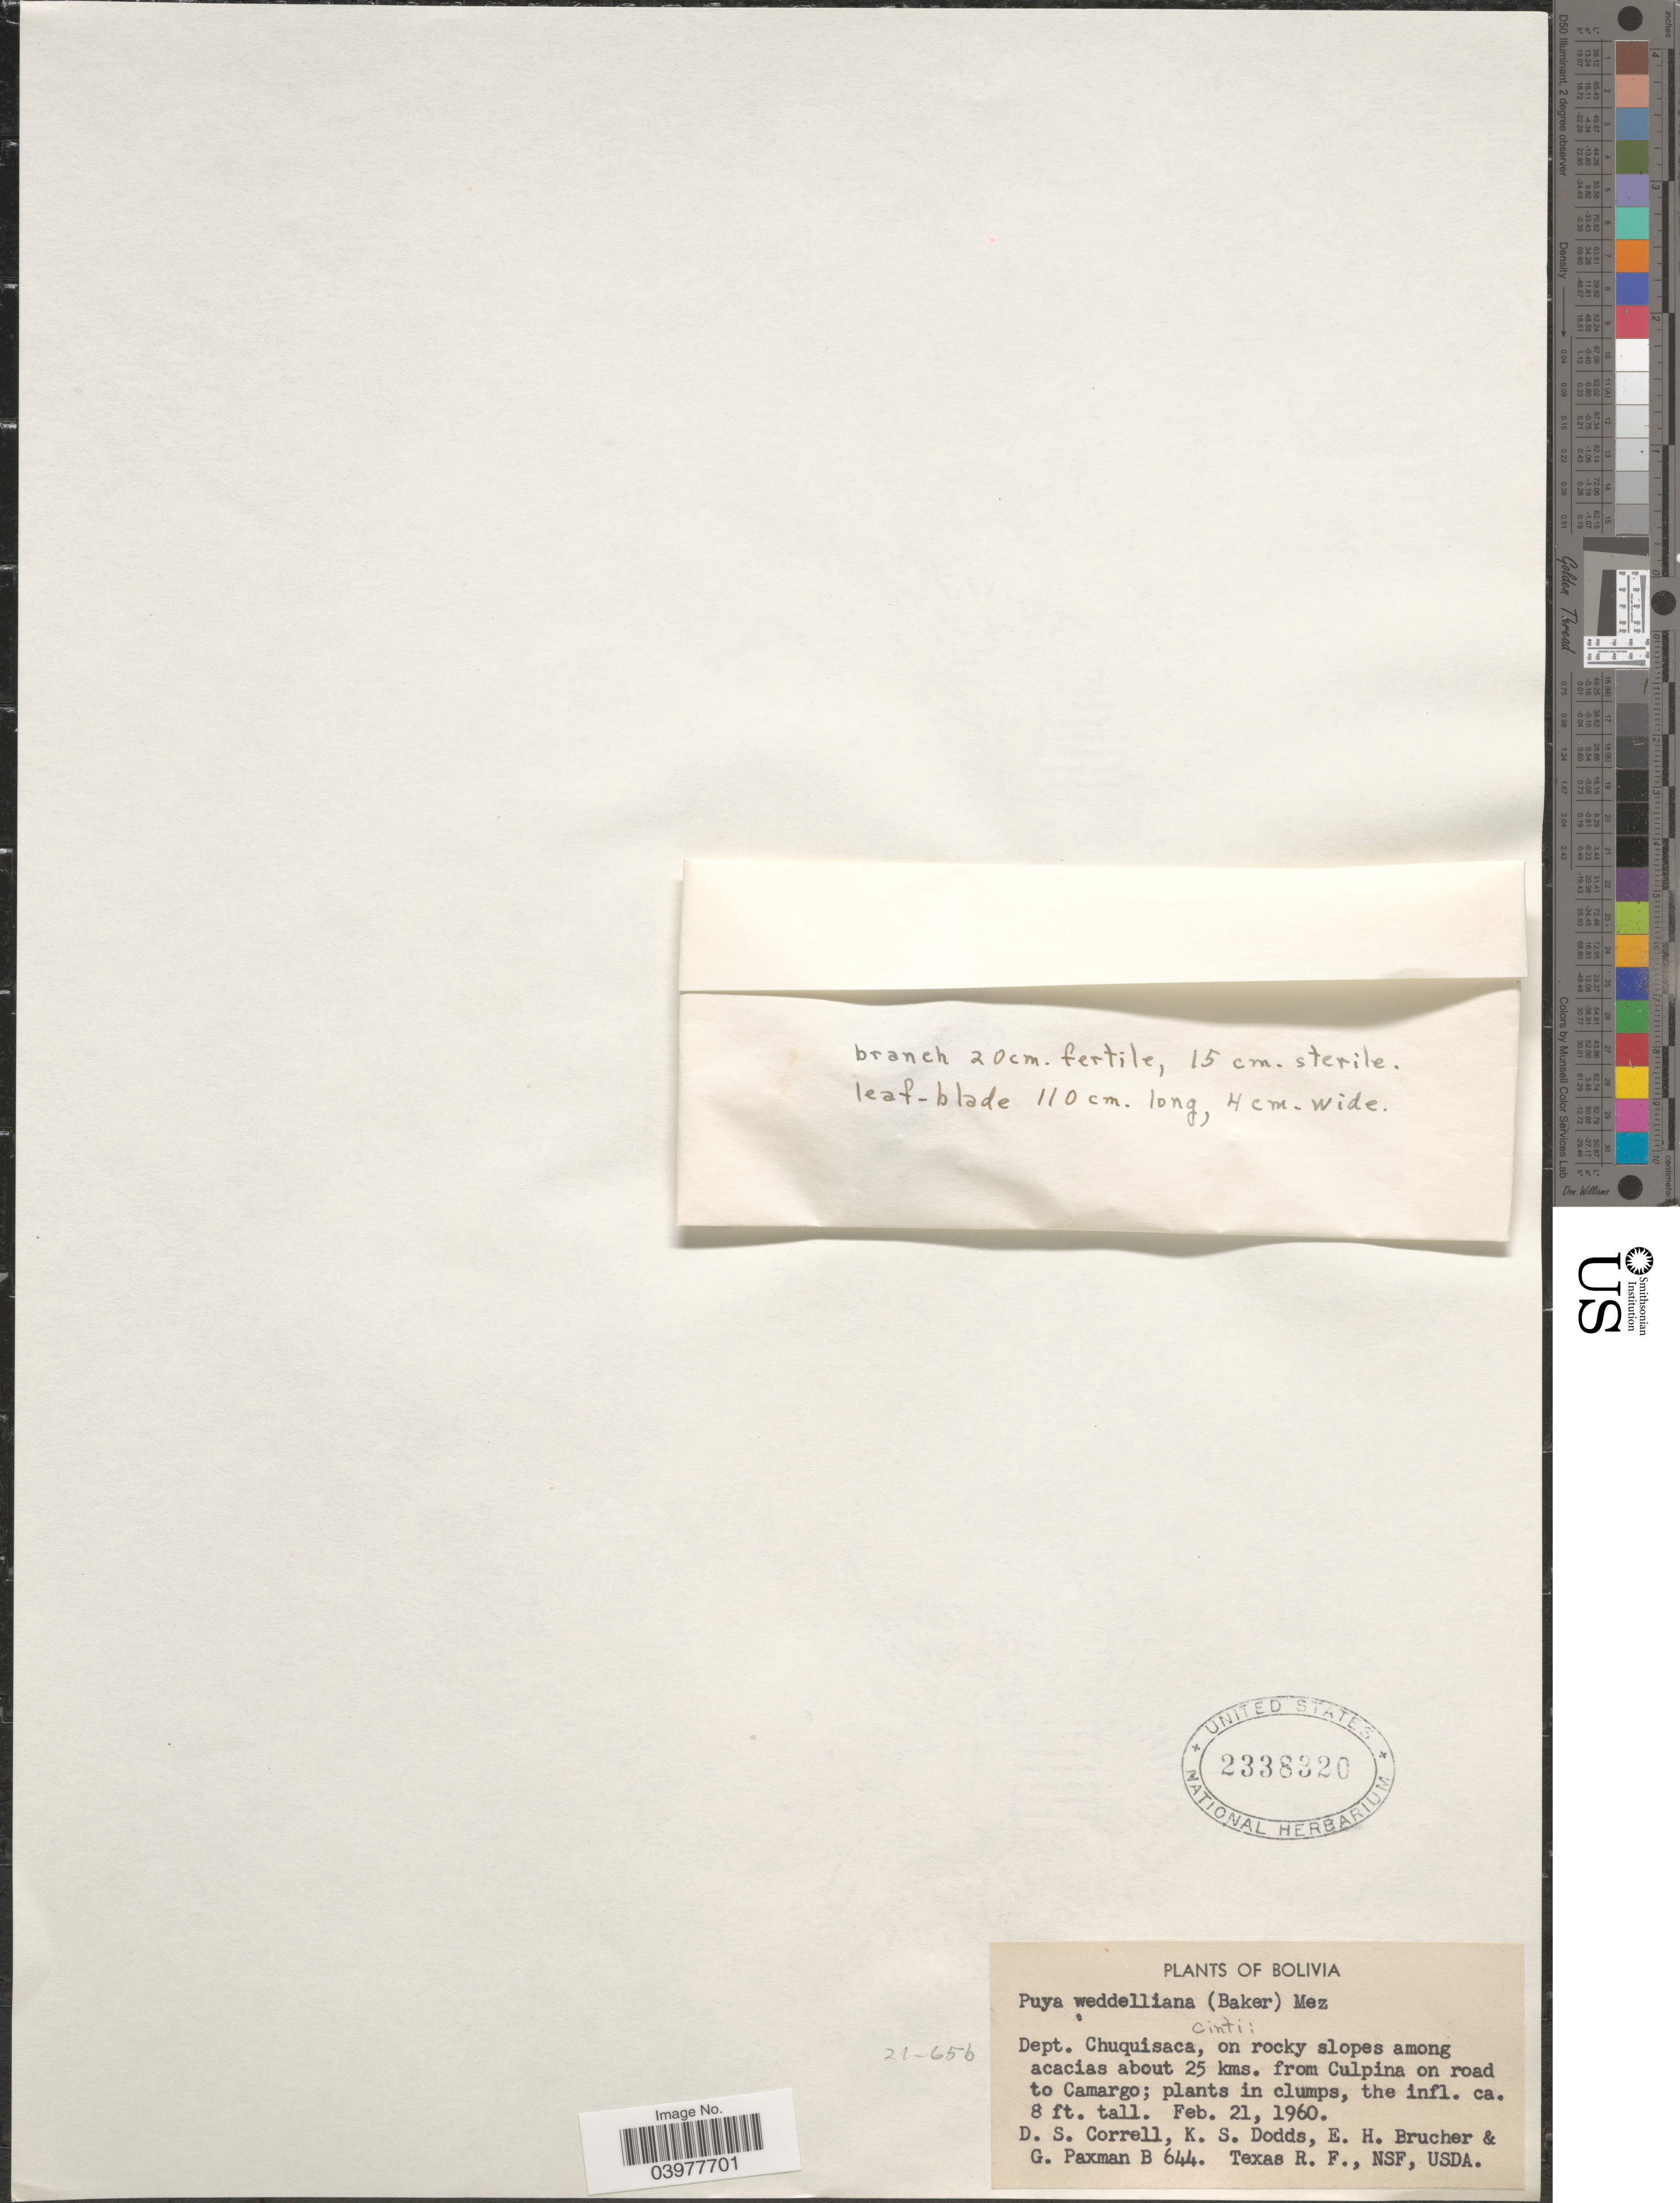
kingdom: Plantae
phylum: Tracheophyta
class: Liliopsida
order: Poales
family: Bromeliaceae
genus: Puya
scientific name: Puya weddelliana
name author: (Baker) Mez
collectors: D. S. Correll, K. Dodds, E. Brucher & G. Paxman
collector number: B644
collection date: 1960-02-21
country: Bolivia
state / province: Chuquisaca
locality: Cinti: Dept. Chuquisaca, on rocky slopes among acacias about 25 kms. from Culpina on road to Camargo.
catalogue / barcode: US 2338320